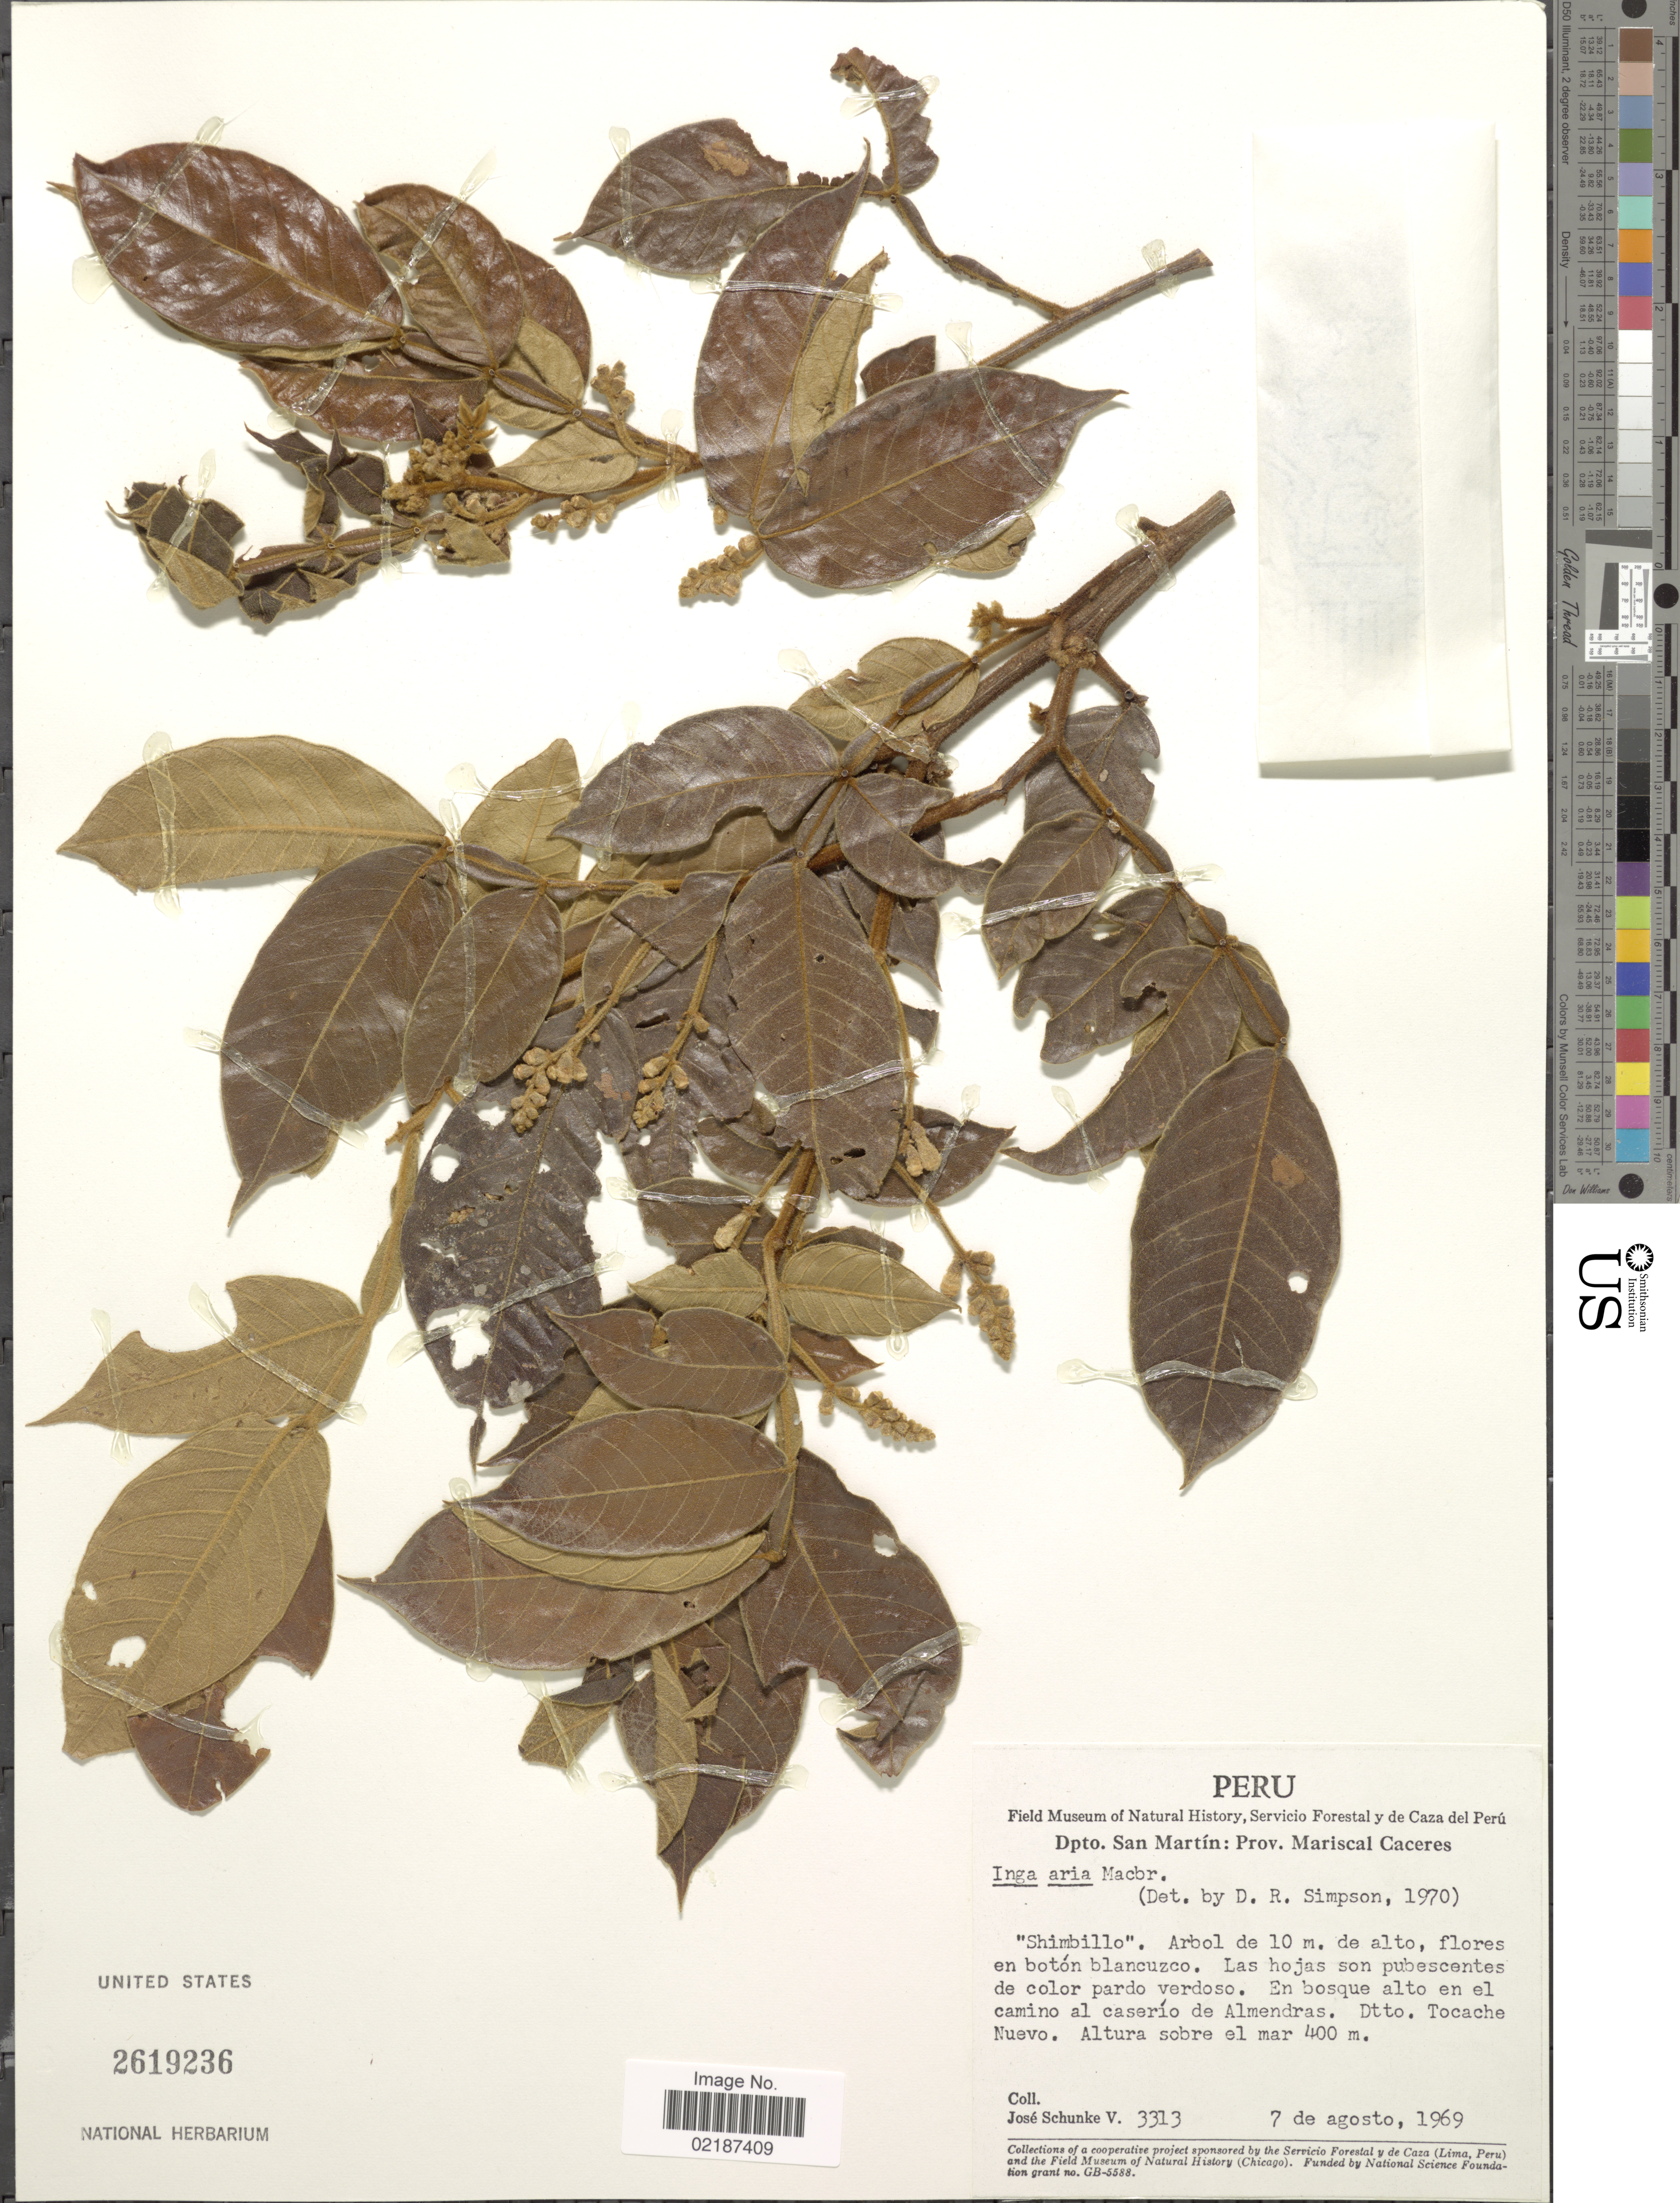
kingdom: Plantae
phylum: Tracheophyta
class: Magnoliopsida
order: Fabales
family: Fabaceae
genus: Inga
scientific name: Inga cayennensis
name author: Sagot ex Benth.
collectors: J. Schunke Vigo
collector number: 3313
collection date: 1969-08-07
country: Peru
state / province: San Martín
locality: Prov. Mariscal Caceres, las hojas son pubescentes de color pardo verdoso, en bosque alto en el camino al caerío de Almendras, Dtto. Tocache Nuevo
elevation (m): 400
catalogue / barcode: US 2619236